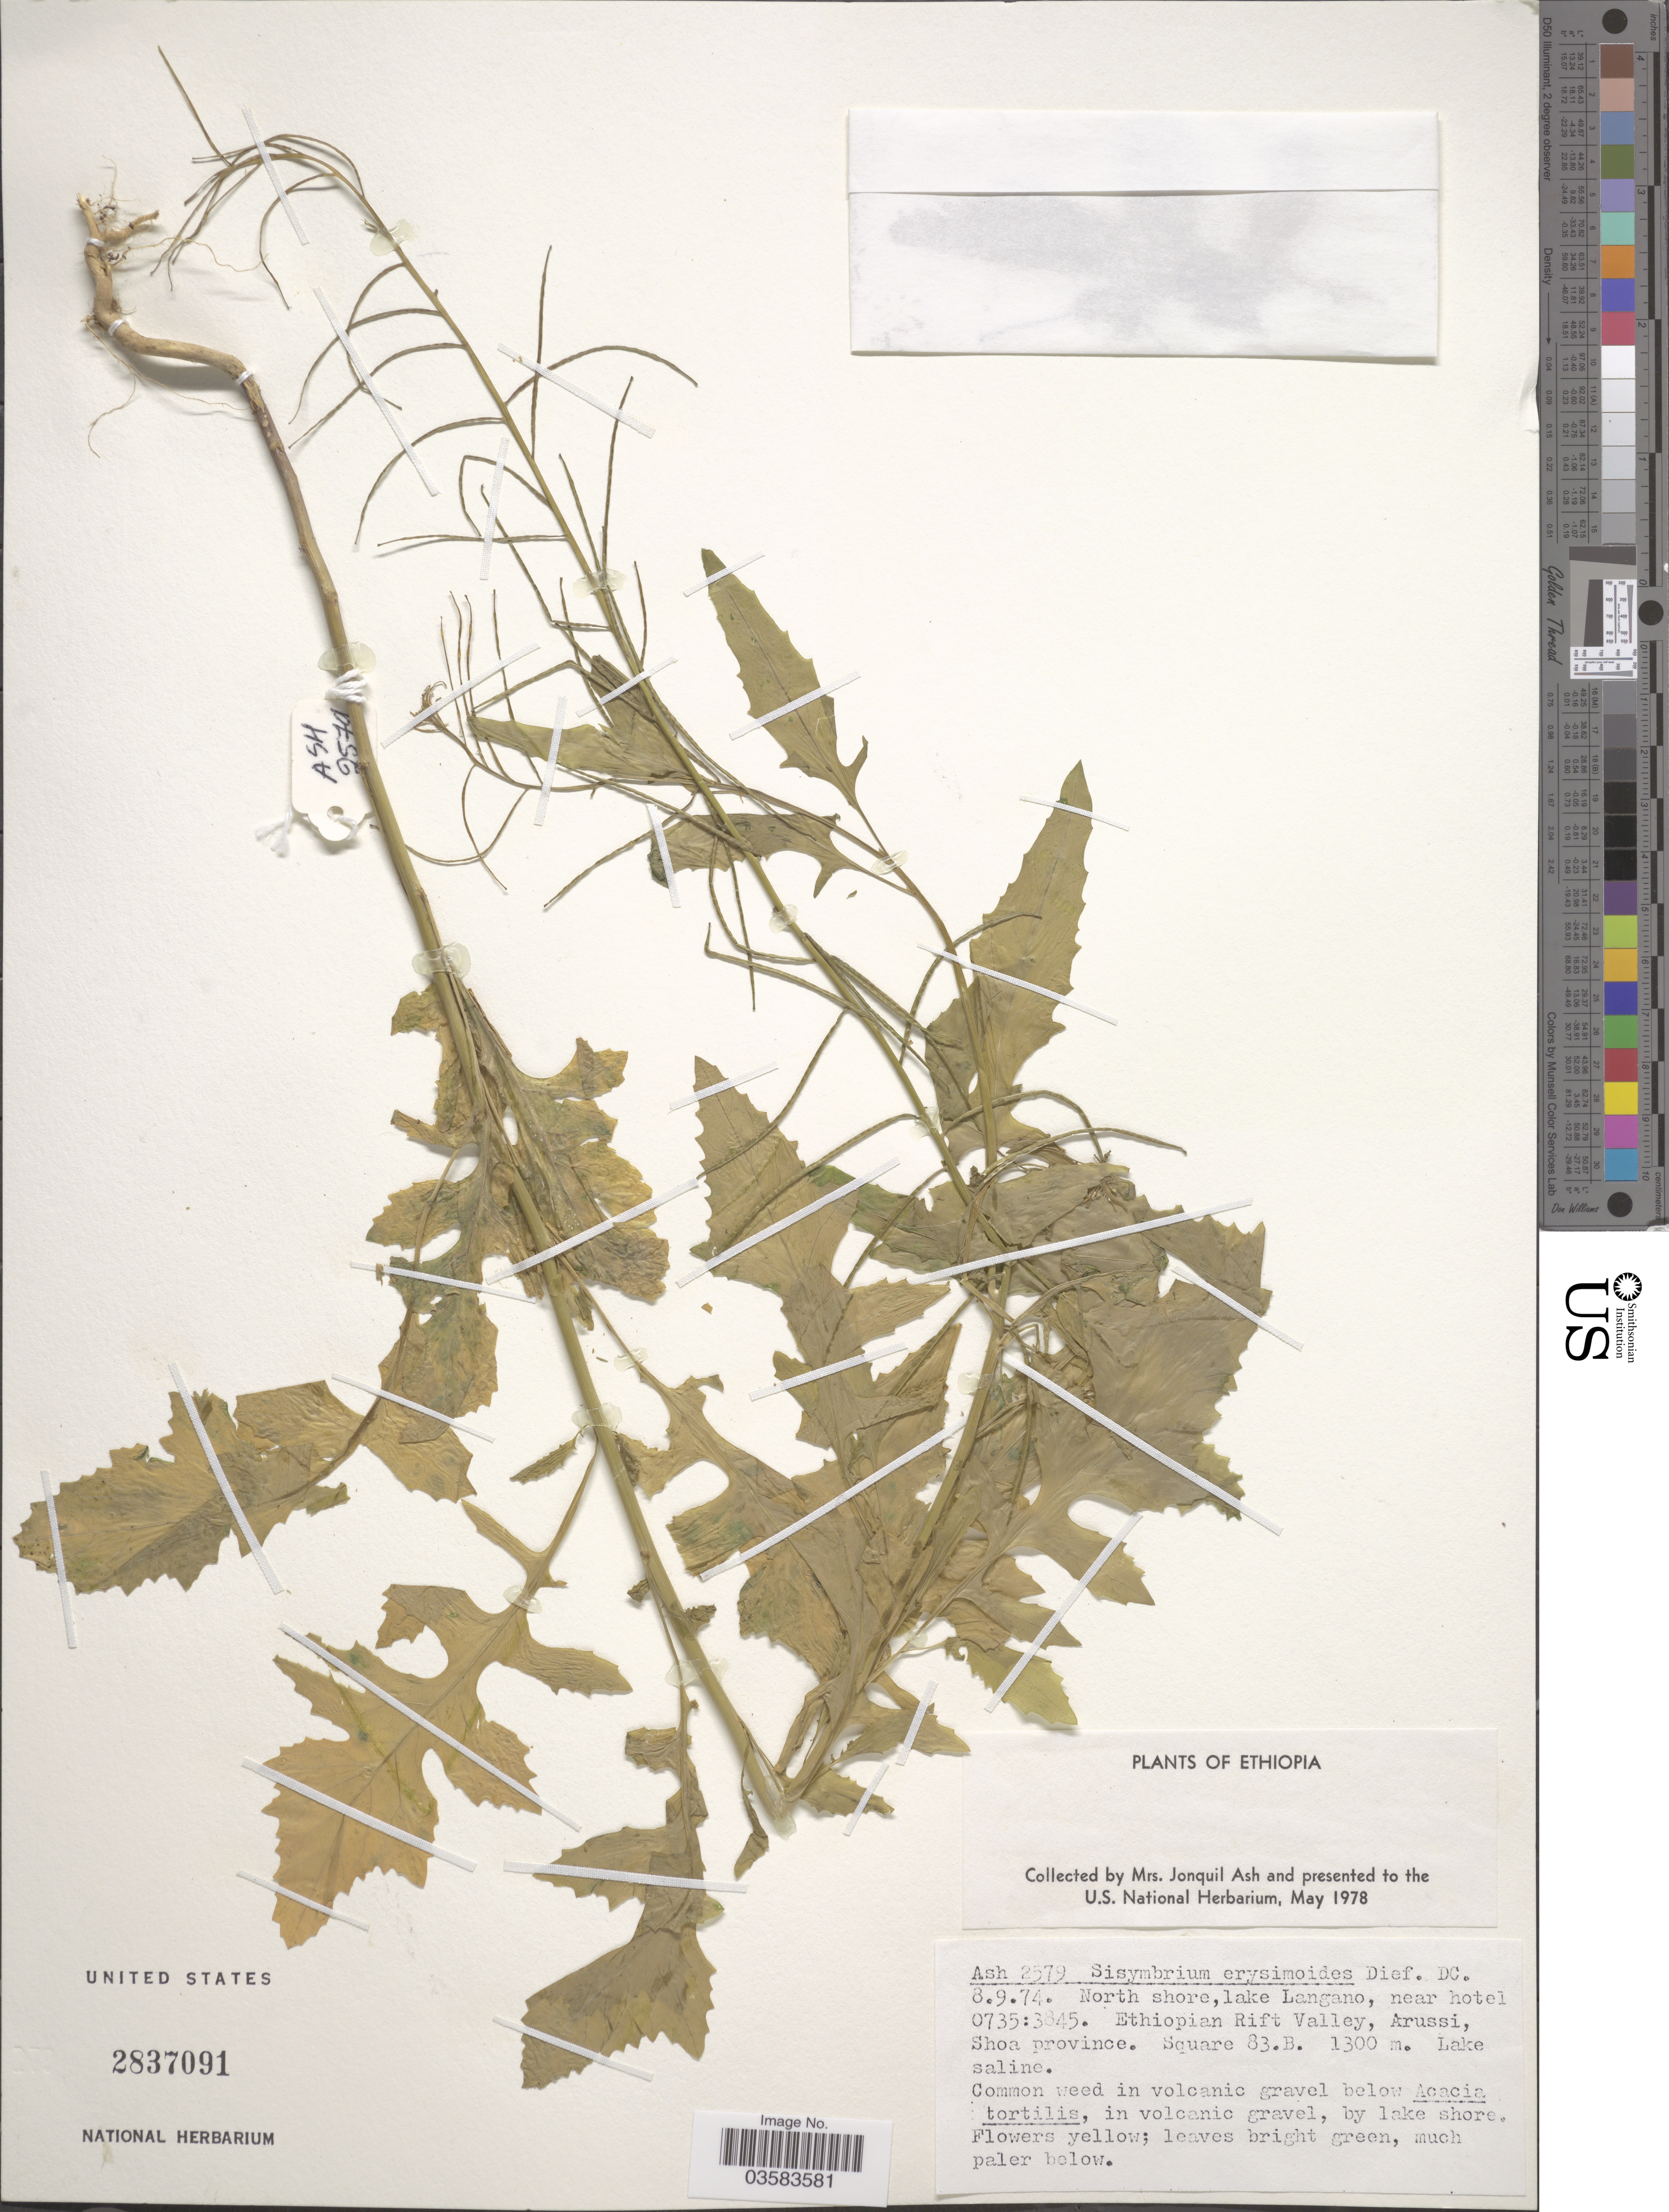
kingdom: Plantae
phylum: Tracheophyta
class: Magnoliopsida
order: Brassicales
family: Brassicaceae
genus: Sisymbrium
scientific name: Sisymbrium erysimoides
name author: Desf.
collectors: J. Ash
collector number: Ash2579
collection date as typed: Transcribed d/m/y: 8/9/74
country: Ethiopia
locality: North shore, lake Langano, near hotel 0735:3845. Ethiopian Rift Valley, Arussi, Shoa Province. Square 83.B. Lake saline.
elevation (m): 1300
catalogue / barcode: US 2837091